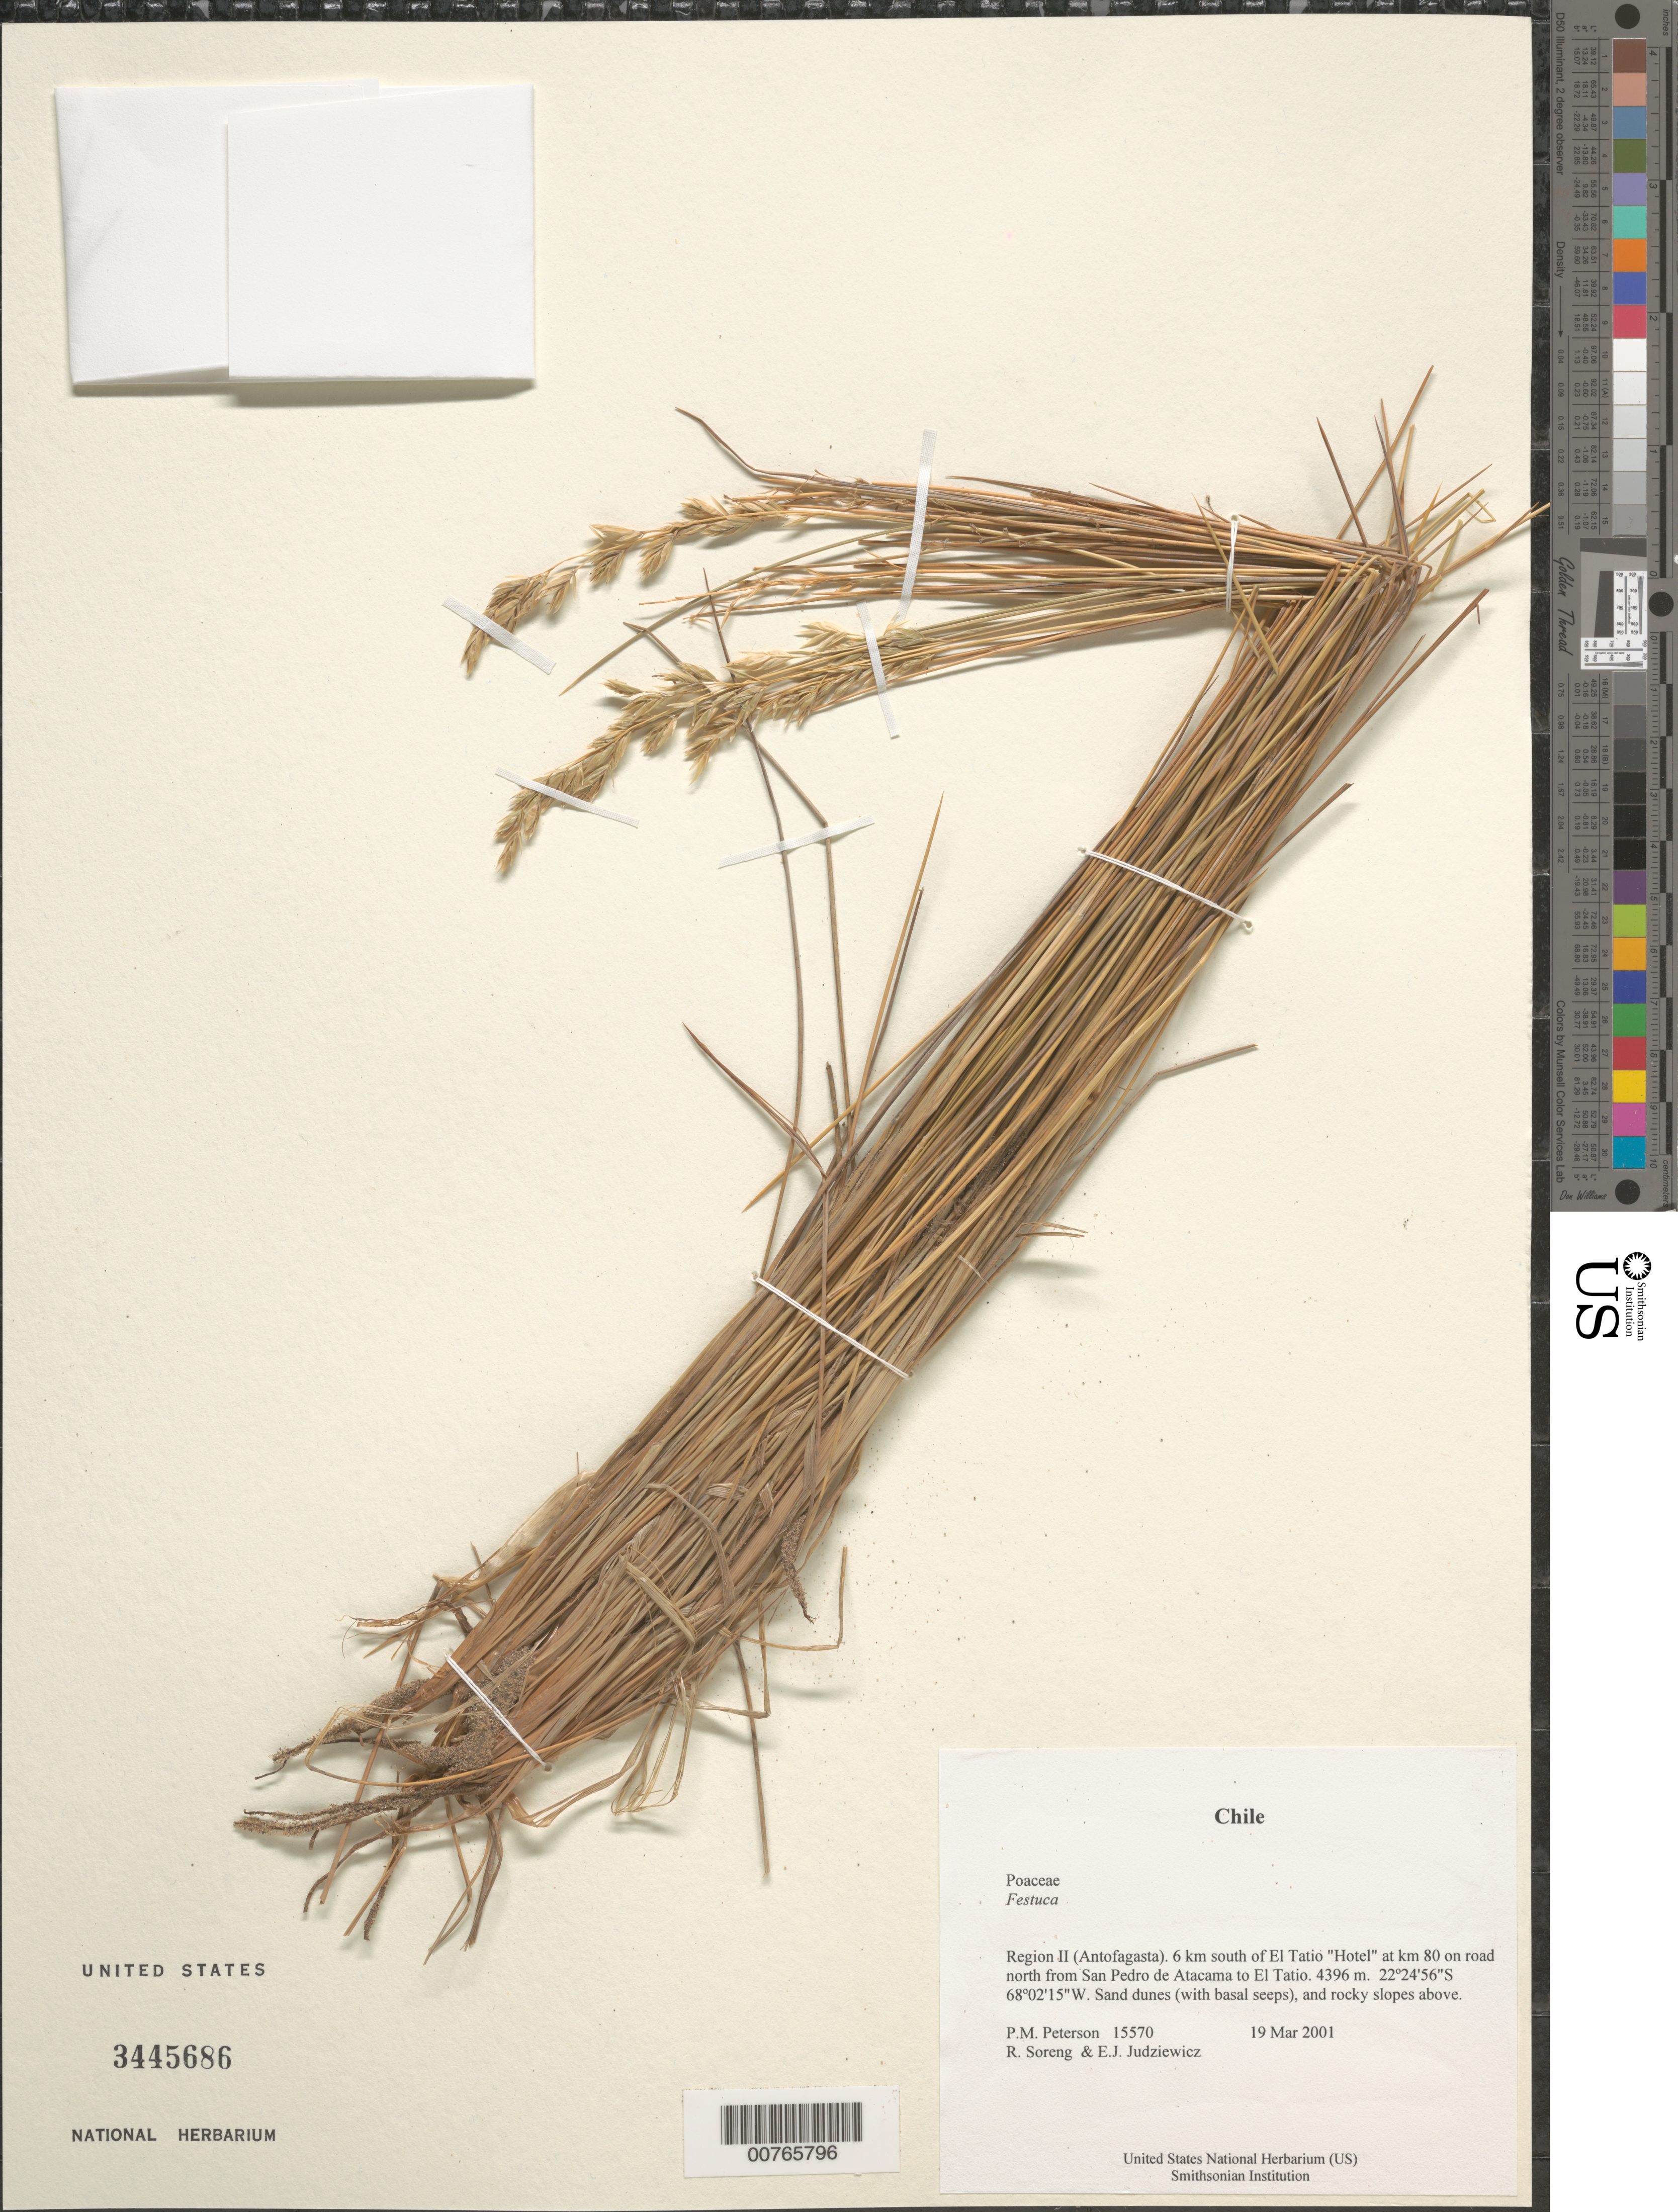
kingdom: Plantae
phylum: Tracheophyta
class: Liliopsida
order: Poales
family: Poaceae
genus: Festuca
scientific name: Festuca sp.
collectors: P. M. Peterson, R. J. Soreng & E. J. Judziewicz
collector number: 15570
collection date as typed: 19 Mar 2001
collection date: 2001-03-19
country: Chile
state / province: Antofagasta (II)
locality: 6 km south of El Tatio "Hotel" at km 80 on road north from San Pedro de Atacama to El Tatio.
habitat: Sand dunes (with basal seeps), and rocky slopes above.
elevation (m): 4396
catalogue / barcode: US 3445686